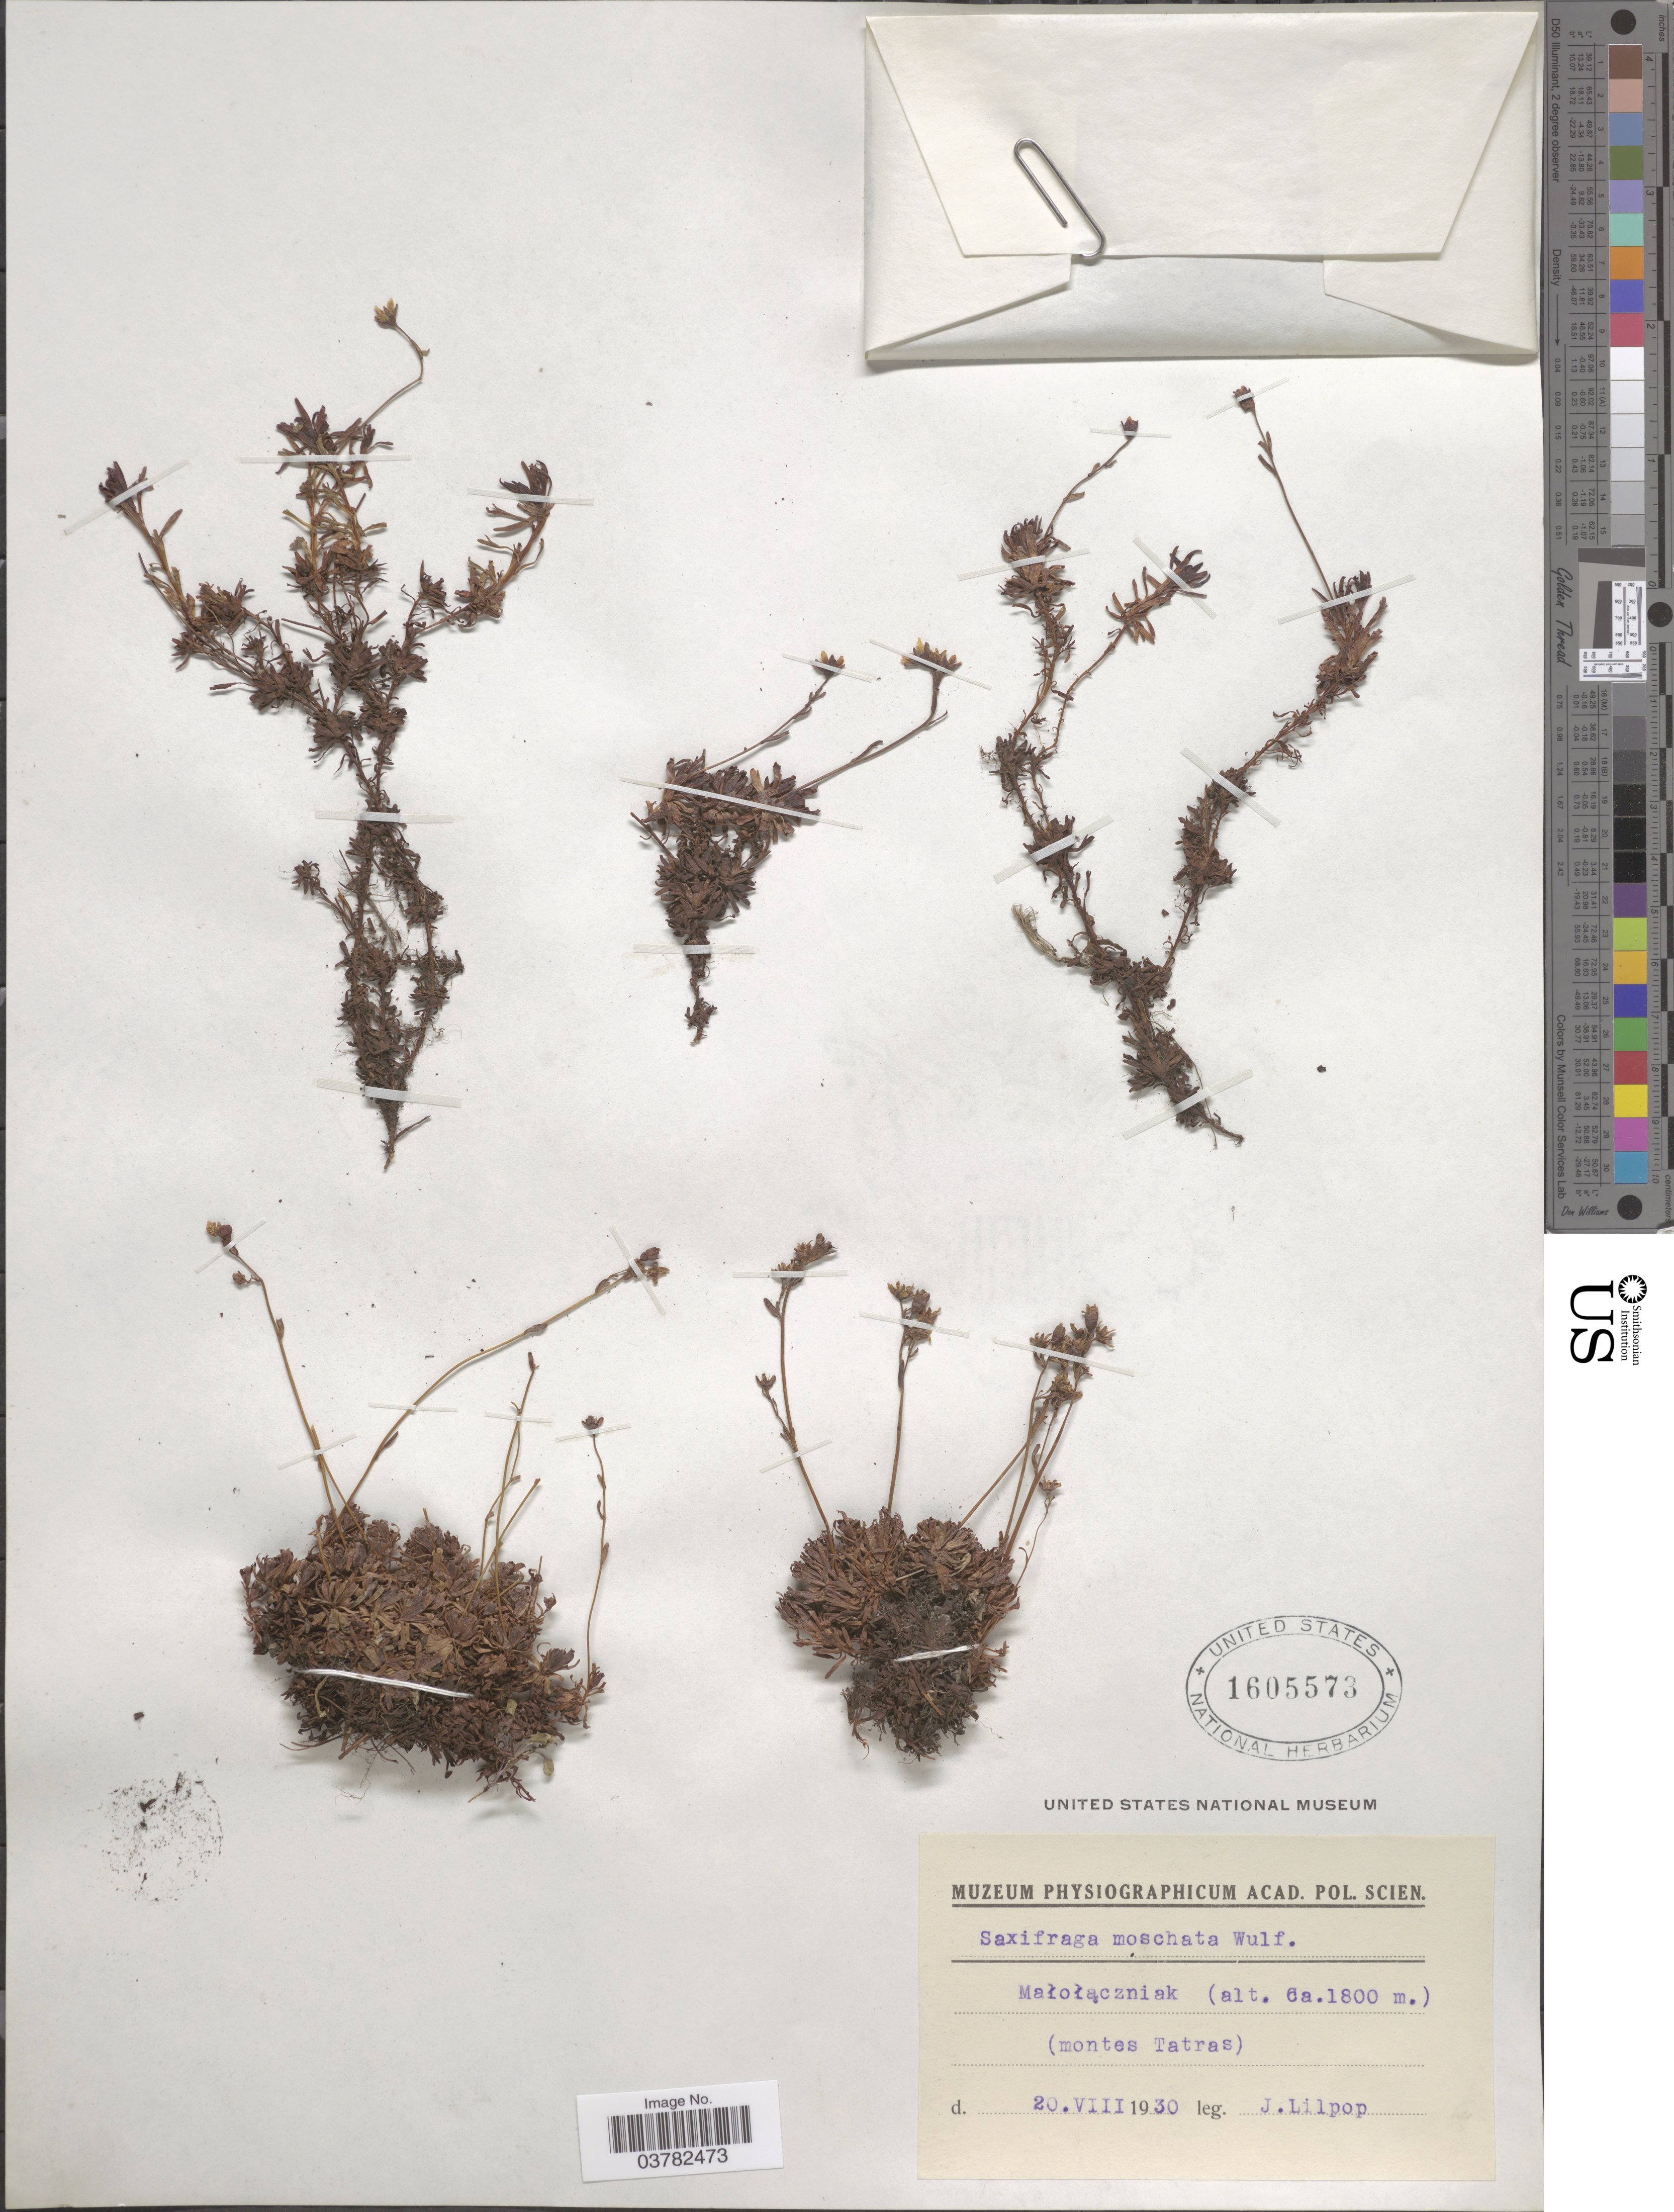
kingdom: Plantae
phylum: Tracheophyta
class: Magnoliopsida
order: Saxifragales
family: Saxifragaceae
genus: Saxifraga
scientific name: Saxifraga moschata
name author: Wulfen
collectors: J. Lilpop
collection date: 1930-08-20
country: Poland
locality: Małołączniak (montes Tatras).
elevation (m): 600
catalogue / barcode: US 1605573